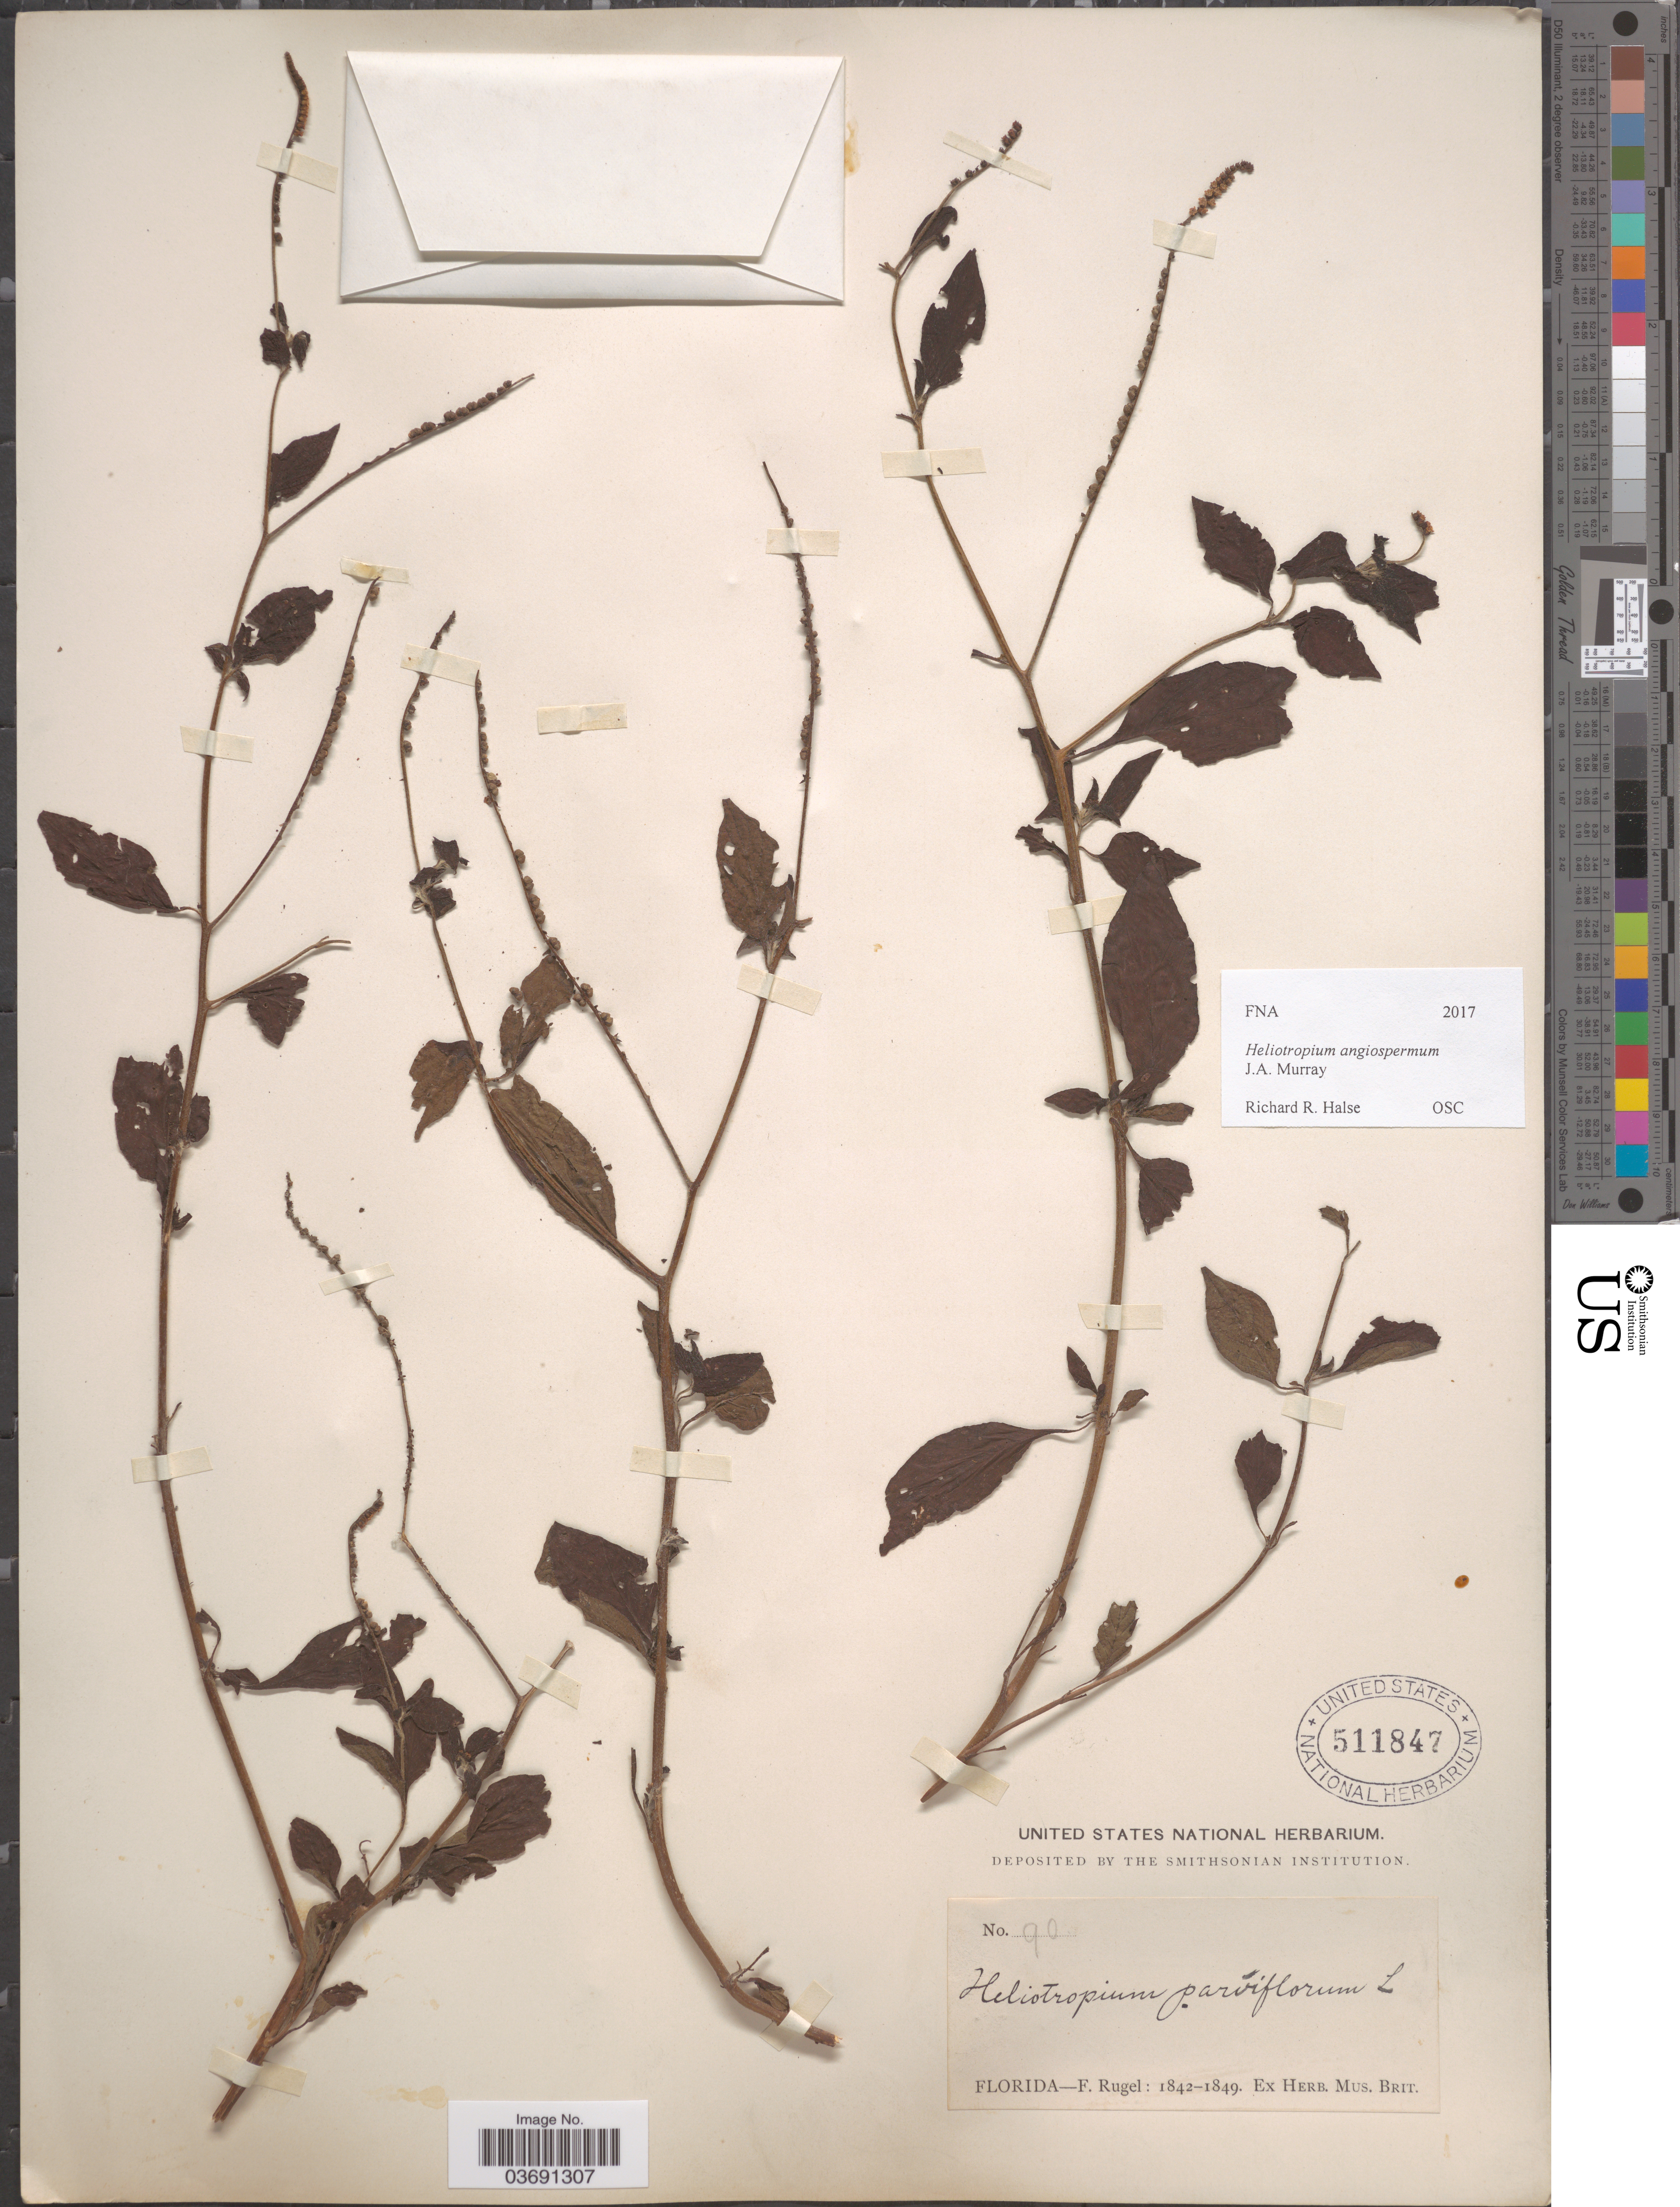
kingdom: Plantae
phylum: Tracheophyta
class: Magnoliopsida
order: Boraginales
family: Heliotropiaceae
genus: Heliotropium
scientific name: Heliotropium angiospermum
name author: Murray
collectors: F. Rugel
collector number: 90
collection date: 1842/1849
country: United States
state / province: Florida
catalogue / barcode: US 511847